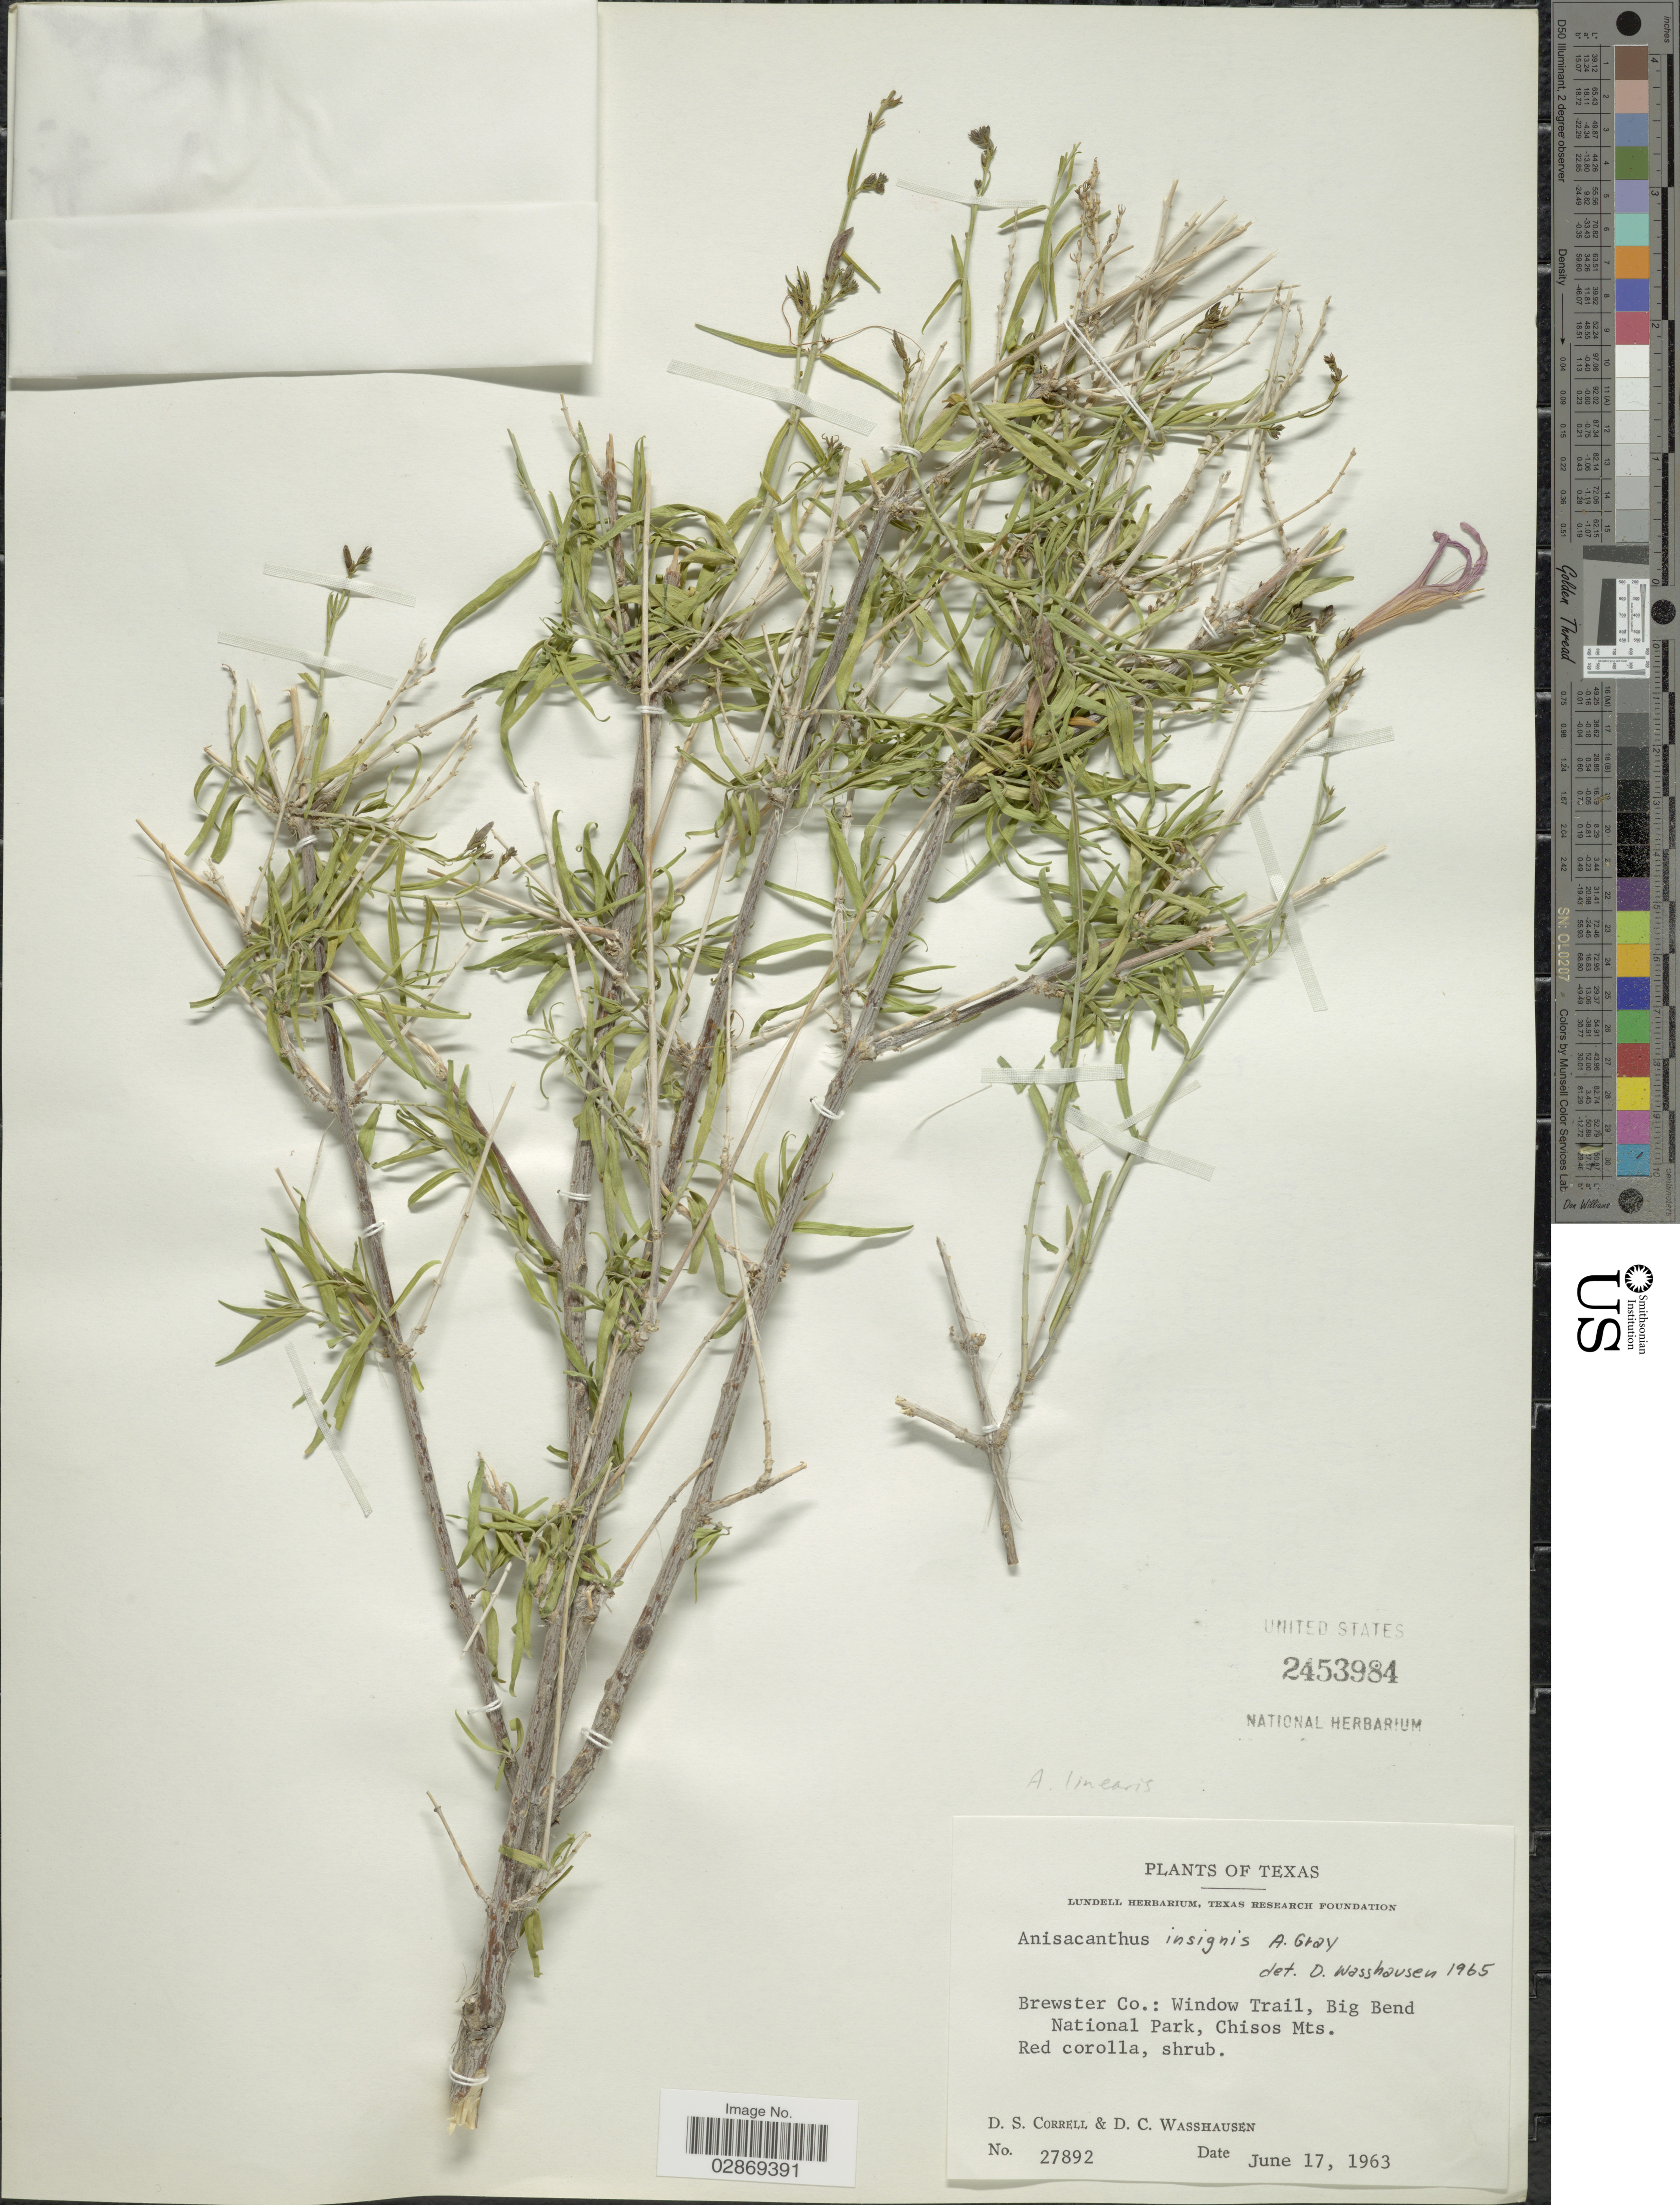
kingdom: Plantae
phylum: Tracheophyta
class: Magnoliopsida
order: Lamiales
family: Acanthaceae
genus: Anisacanthus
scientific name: Anisacanthus linearis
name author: Henrickson & E. J. Lott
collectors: D. S. Correll & D. C. Wasshausen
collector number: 27892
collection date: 1963-06-17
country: United States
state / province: Texas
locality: Brewster Co.: Window Trail, Big Bend National Park, Chisos Mts.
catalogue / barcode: US 2453984